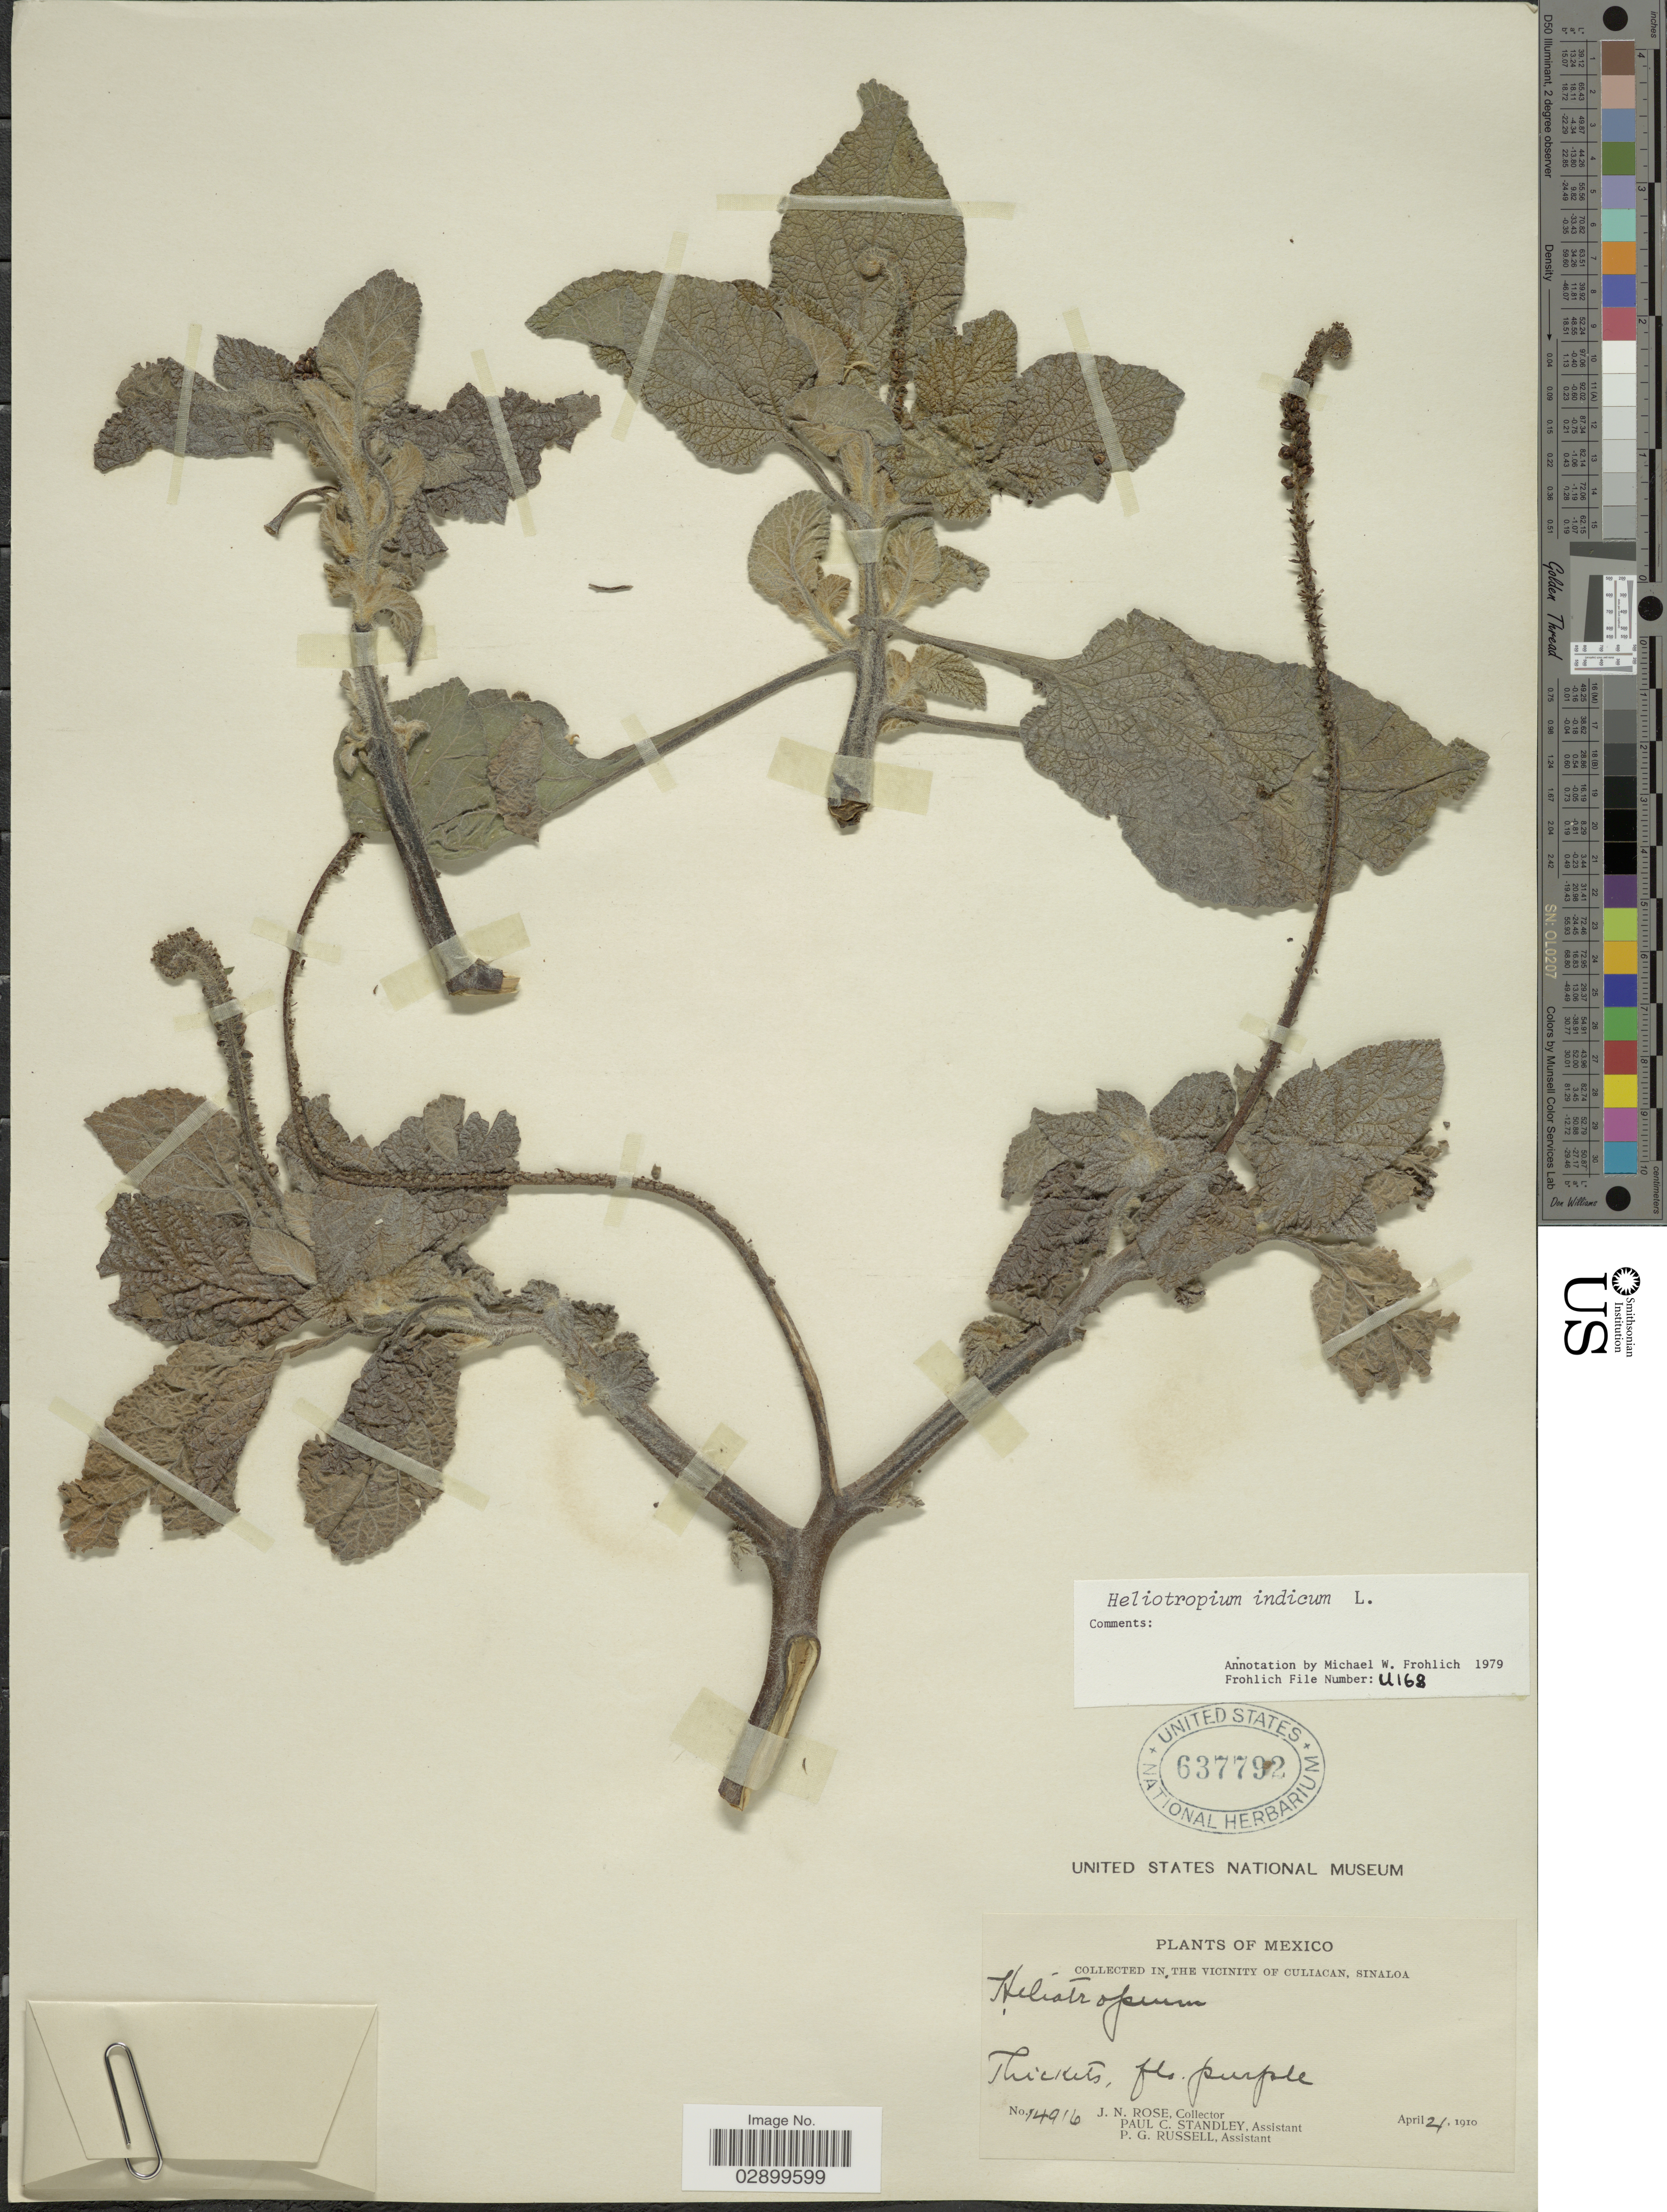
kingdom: Plantae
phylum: Tracheophyta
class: Magnoliopsida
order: Boraginales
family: Heliotropiaceae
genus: Heliotropium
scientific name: Heliotropium indicum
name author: L.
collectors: J. N. Rose, P. C. Standley & P. G. Russell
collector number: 14916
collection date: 1910-04-21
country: Mexico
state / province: Sinaloa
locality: In the vicinity of Culiacan.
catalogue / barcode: US 637792